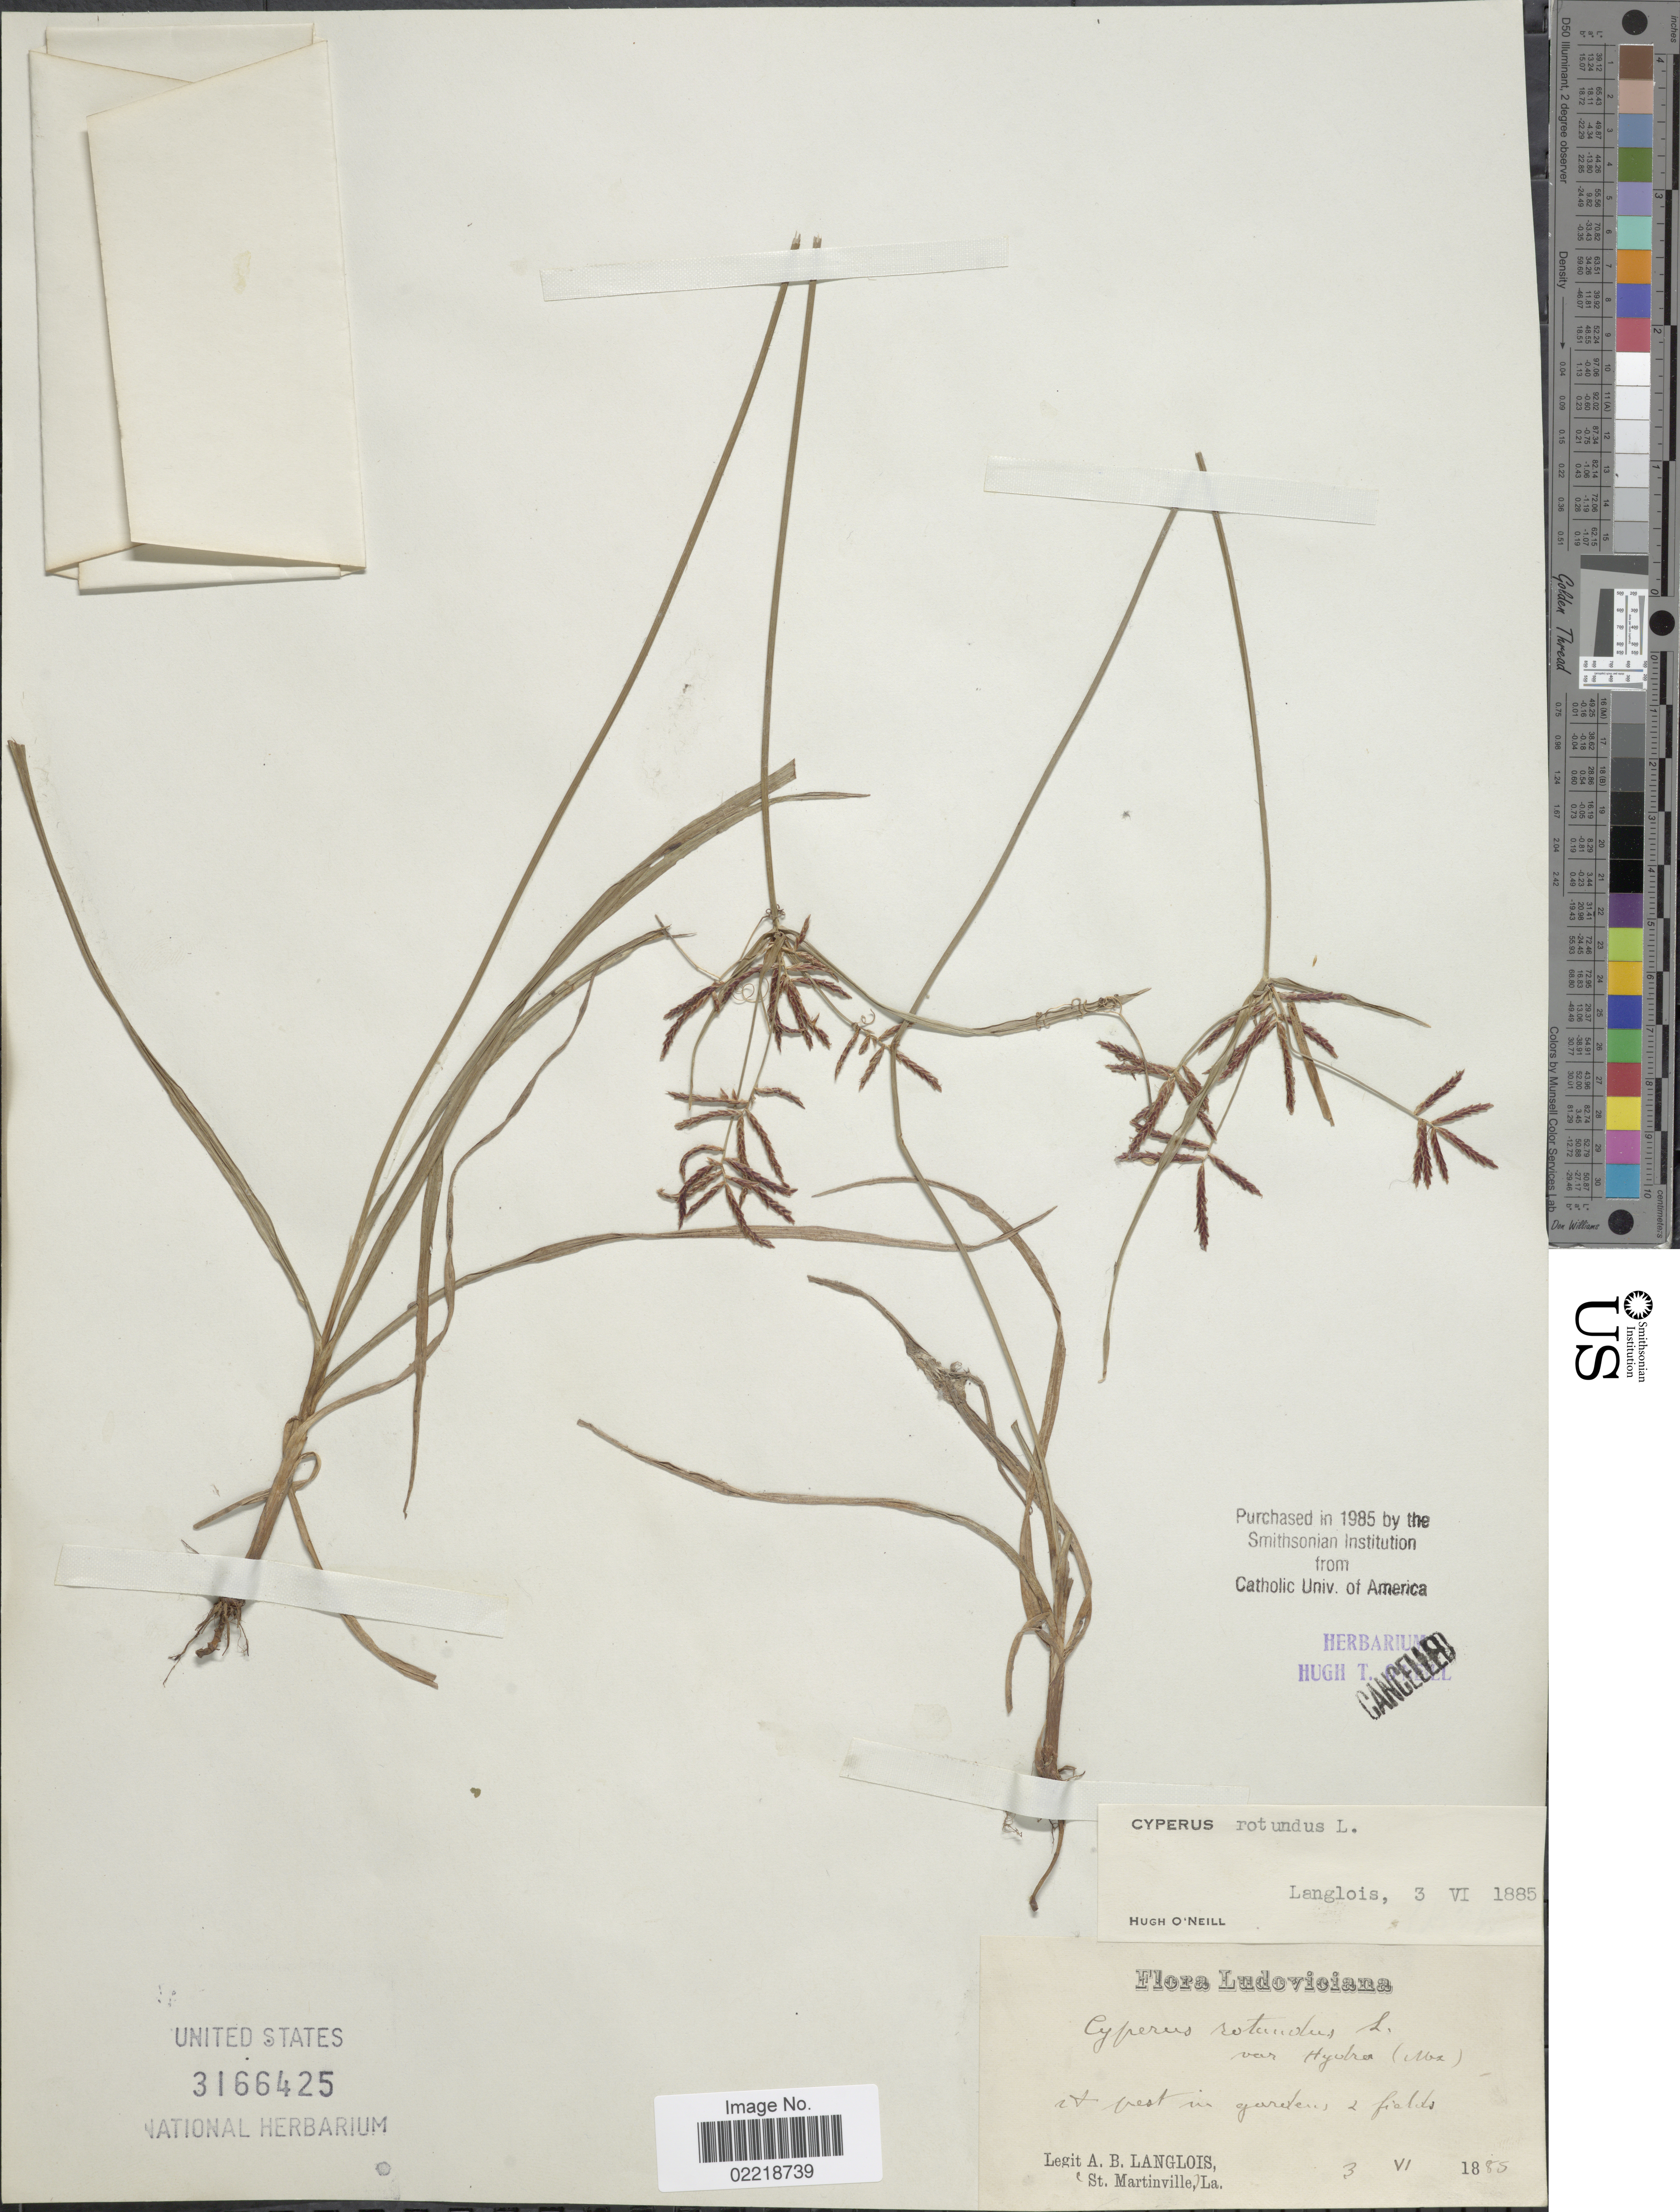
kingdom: Plantae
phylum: Tracheophyta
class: Liliopsida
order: Poales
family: Cyperaceae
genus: Cyperus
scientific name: Cyperus rotundus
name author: L.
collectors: A. Langlois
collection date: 1885-06-03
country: United States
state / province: Louisiana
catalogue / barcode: US 3166425